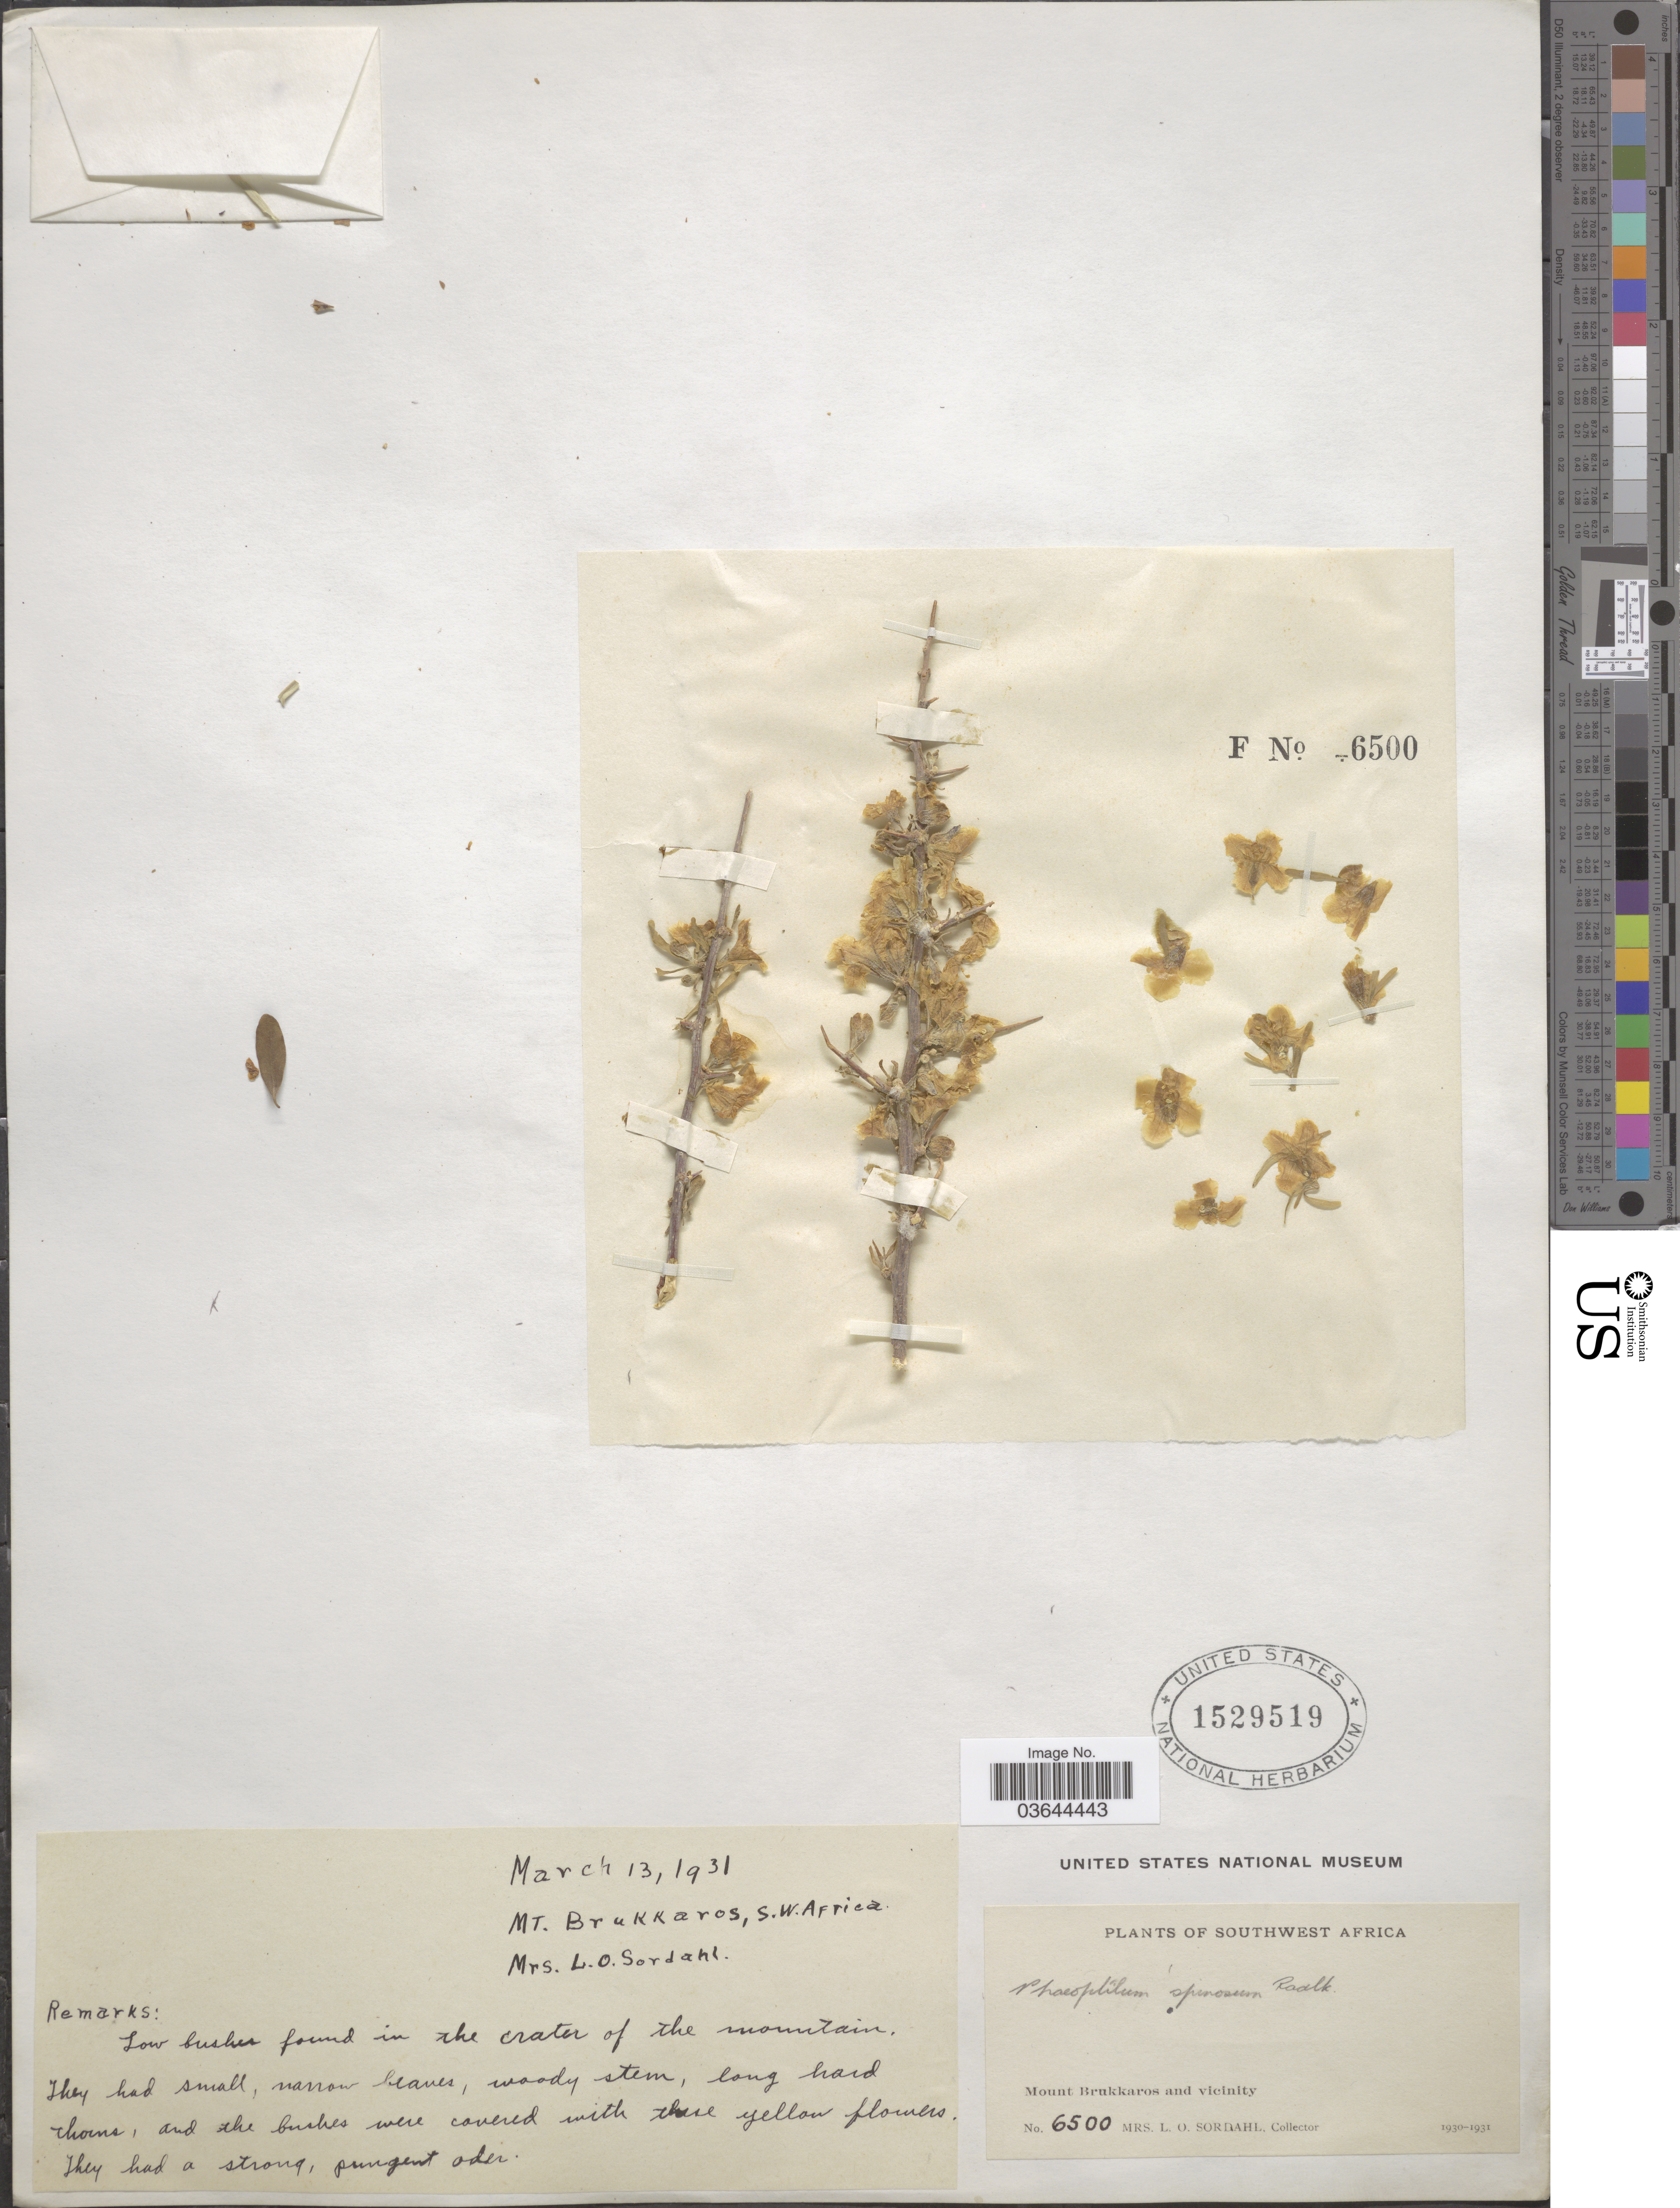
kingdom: Plantae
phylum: Tracheophyta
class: Magnoliopsida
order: Caryophyllales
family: Nyctaginaceae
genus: Phaeoptilum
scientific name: Phaeoptilum spinosum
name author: Radlk.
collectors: L. Sordahl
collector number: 6500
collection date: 1931-03-13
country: Namibia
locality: Southwest Africa. Mount Brukkaros and vicinity.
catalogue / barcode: US 1529519